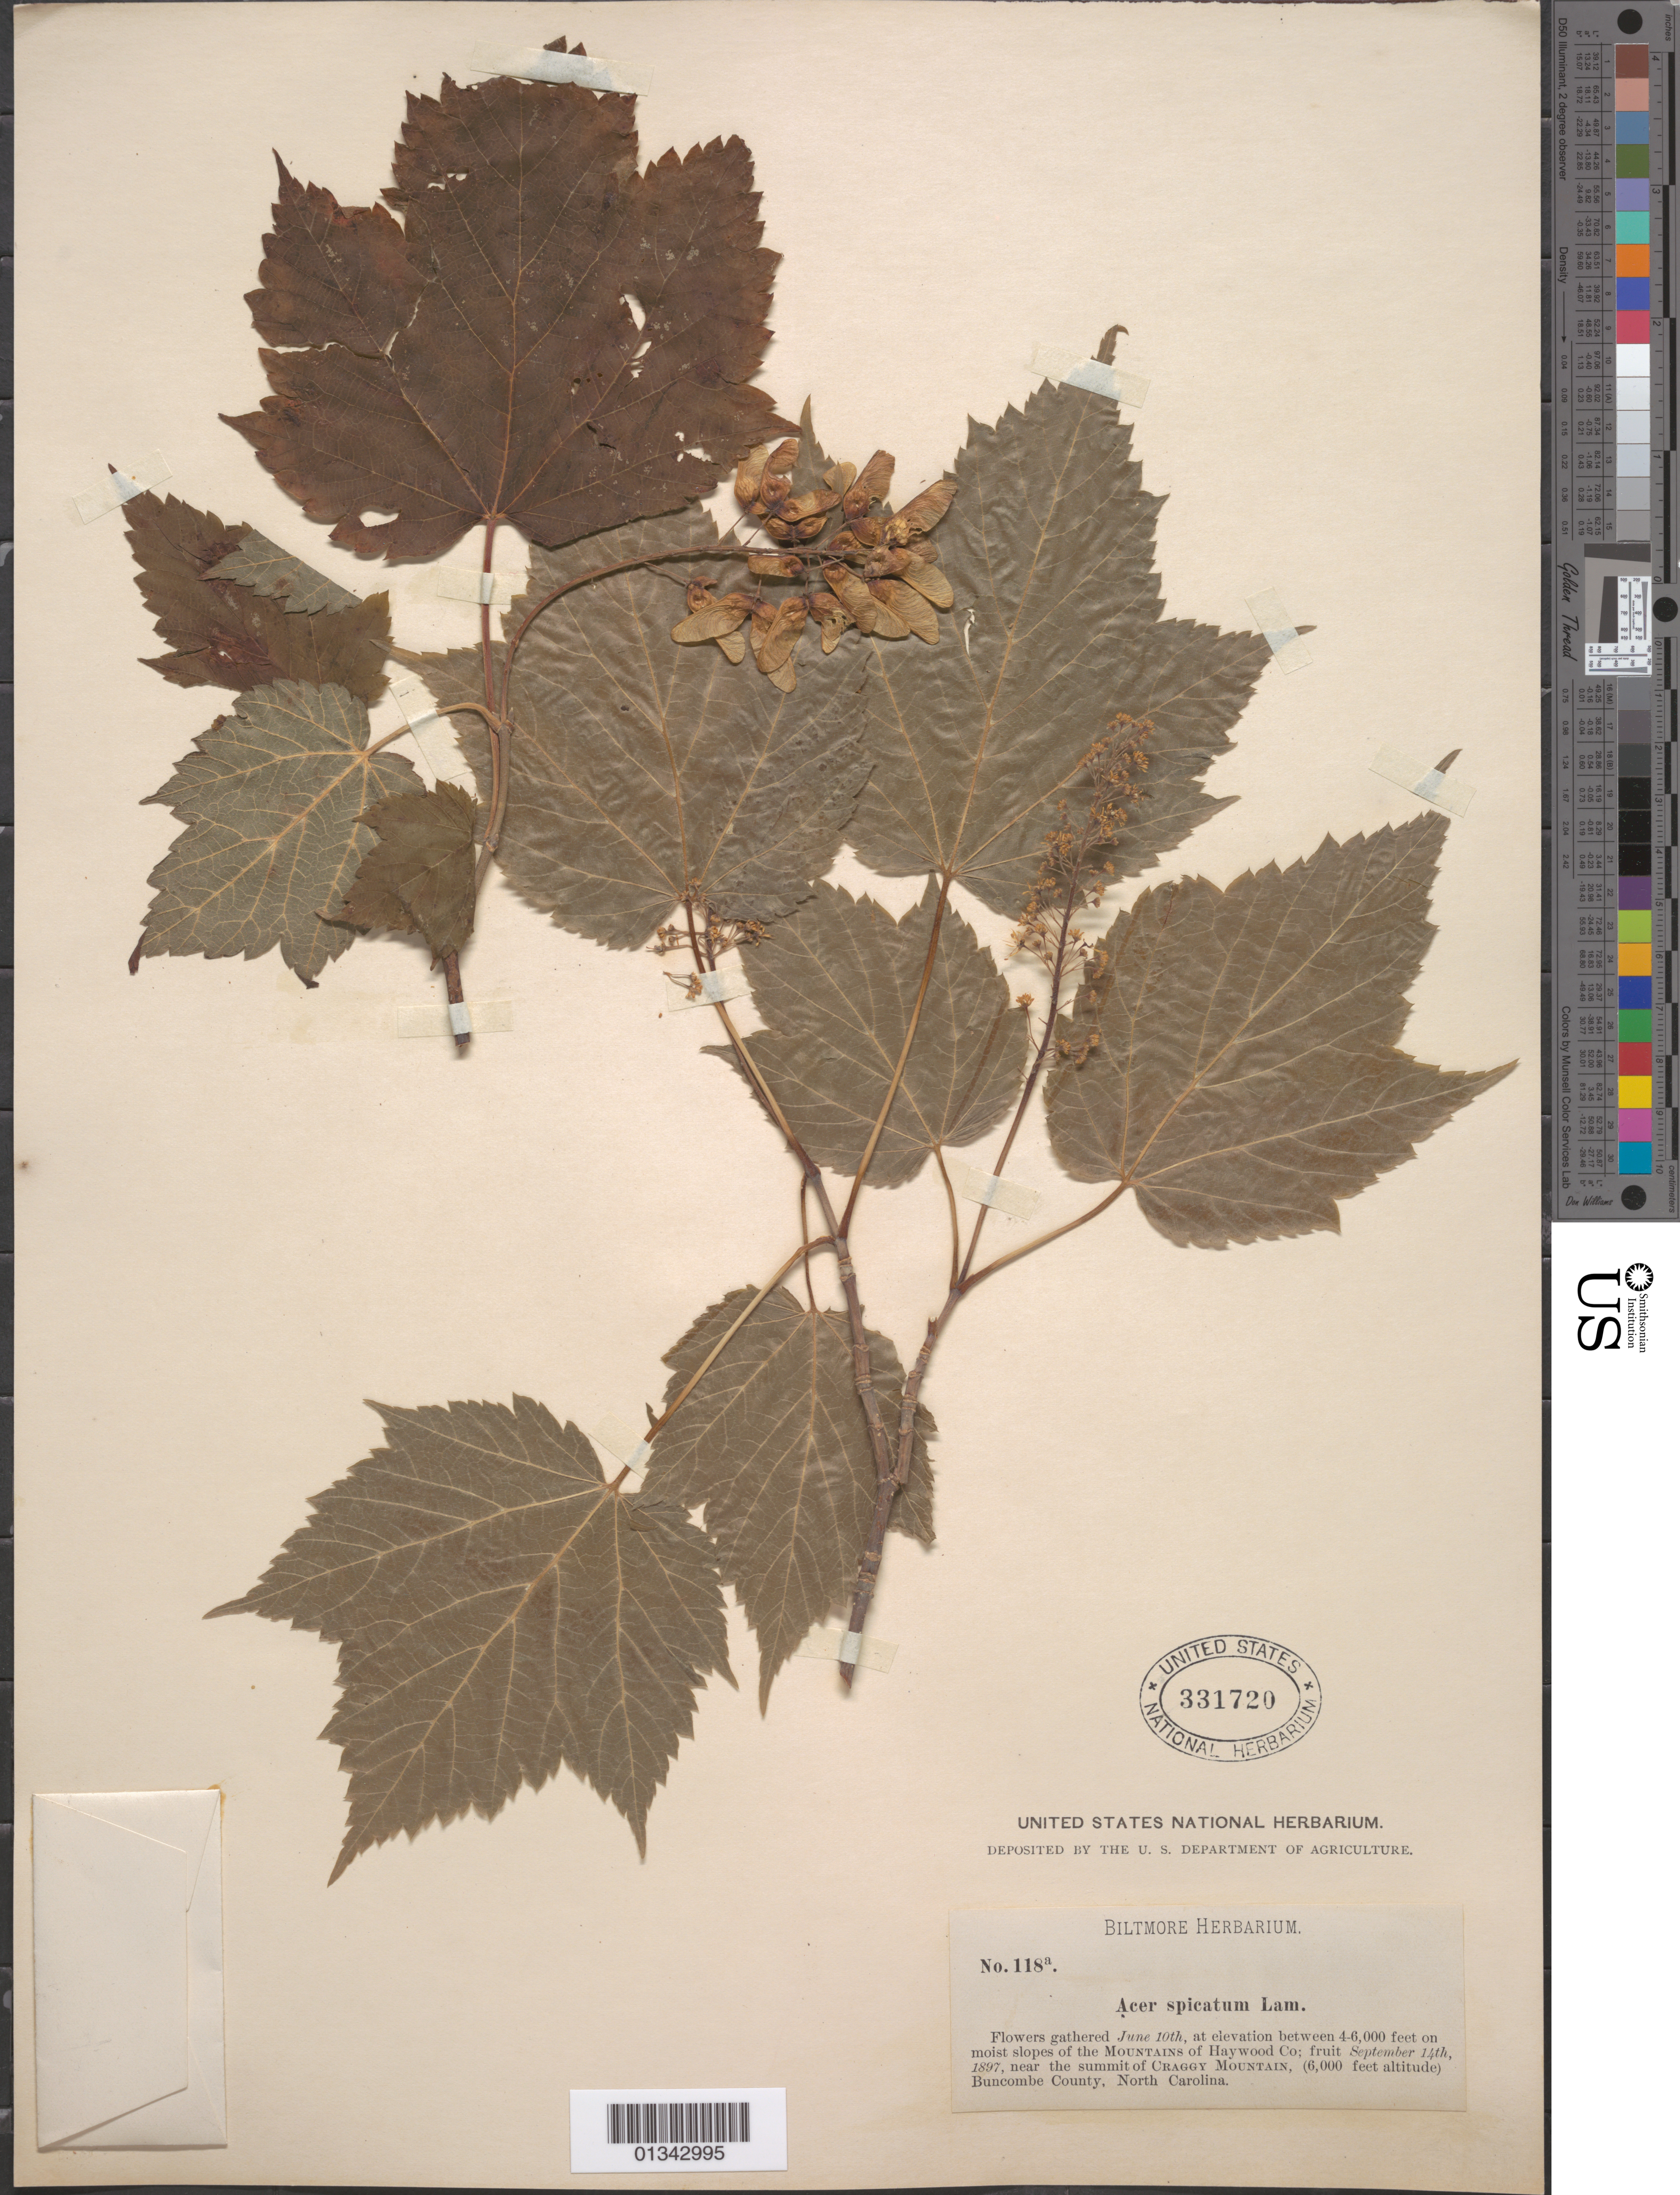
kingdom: Plantae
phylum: Tracheophyta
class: Magnoliopsida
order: Sapindales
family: Sapindaceae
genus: Acer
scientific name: Acer spicatum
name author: Lam.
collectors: Biltmore Herbarium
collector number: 118a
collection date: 1897-06-10,1897-09-14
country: United States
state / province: North Carolina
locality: Flowers gathered June 10, elevation 4000-9000 feet, on mountains of Haywood County. Fruit September 14, near summit of Craggy Mountain, 6,000 feet, Buncombe County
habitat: Moist slopes and summit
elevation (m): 1219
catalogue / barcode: US 331720